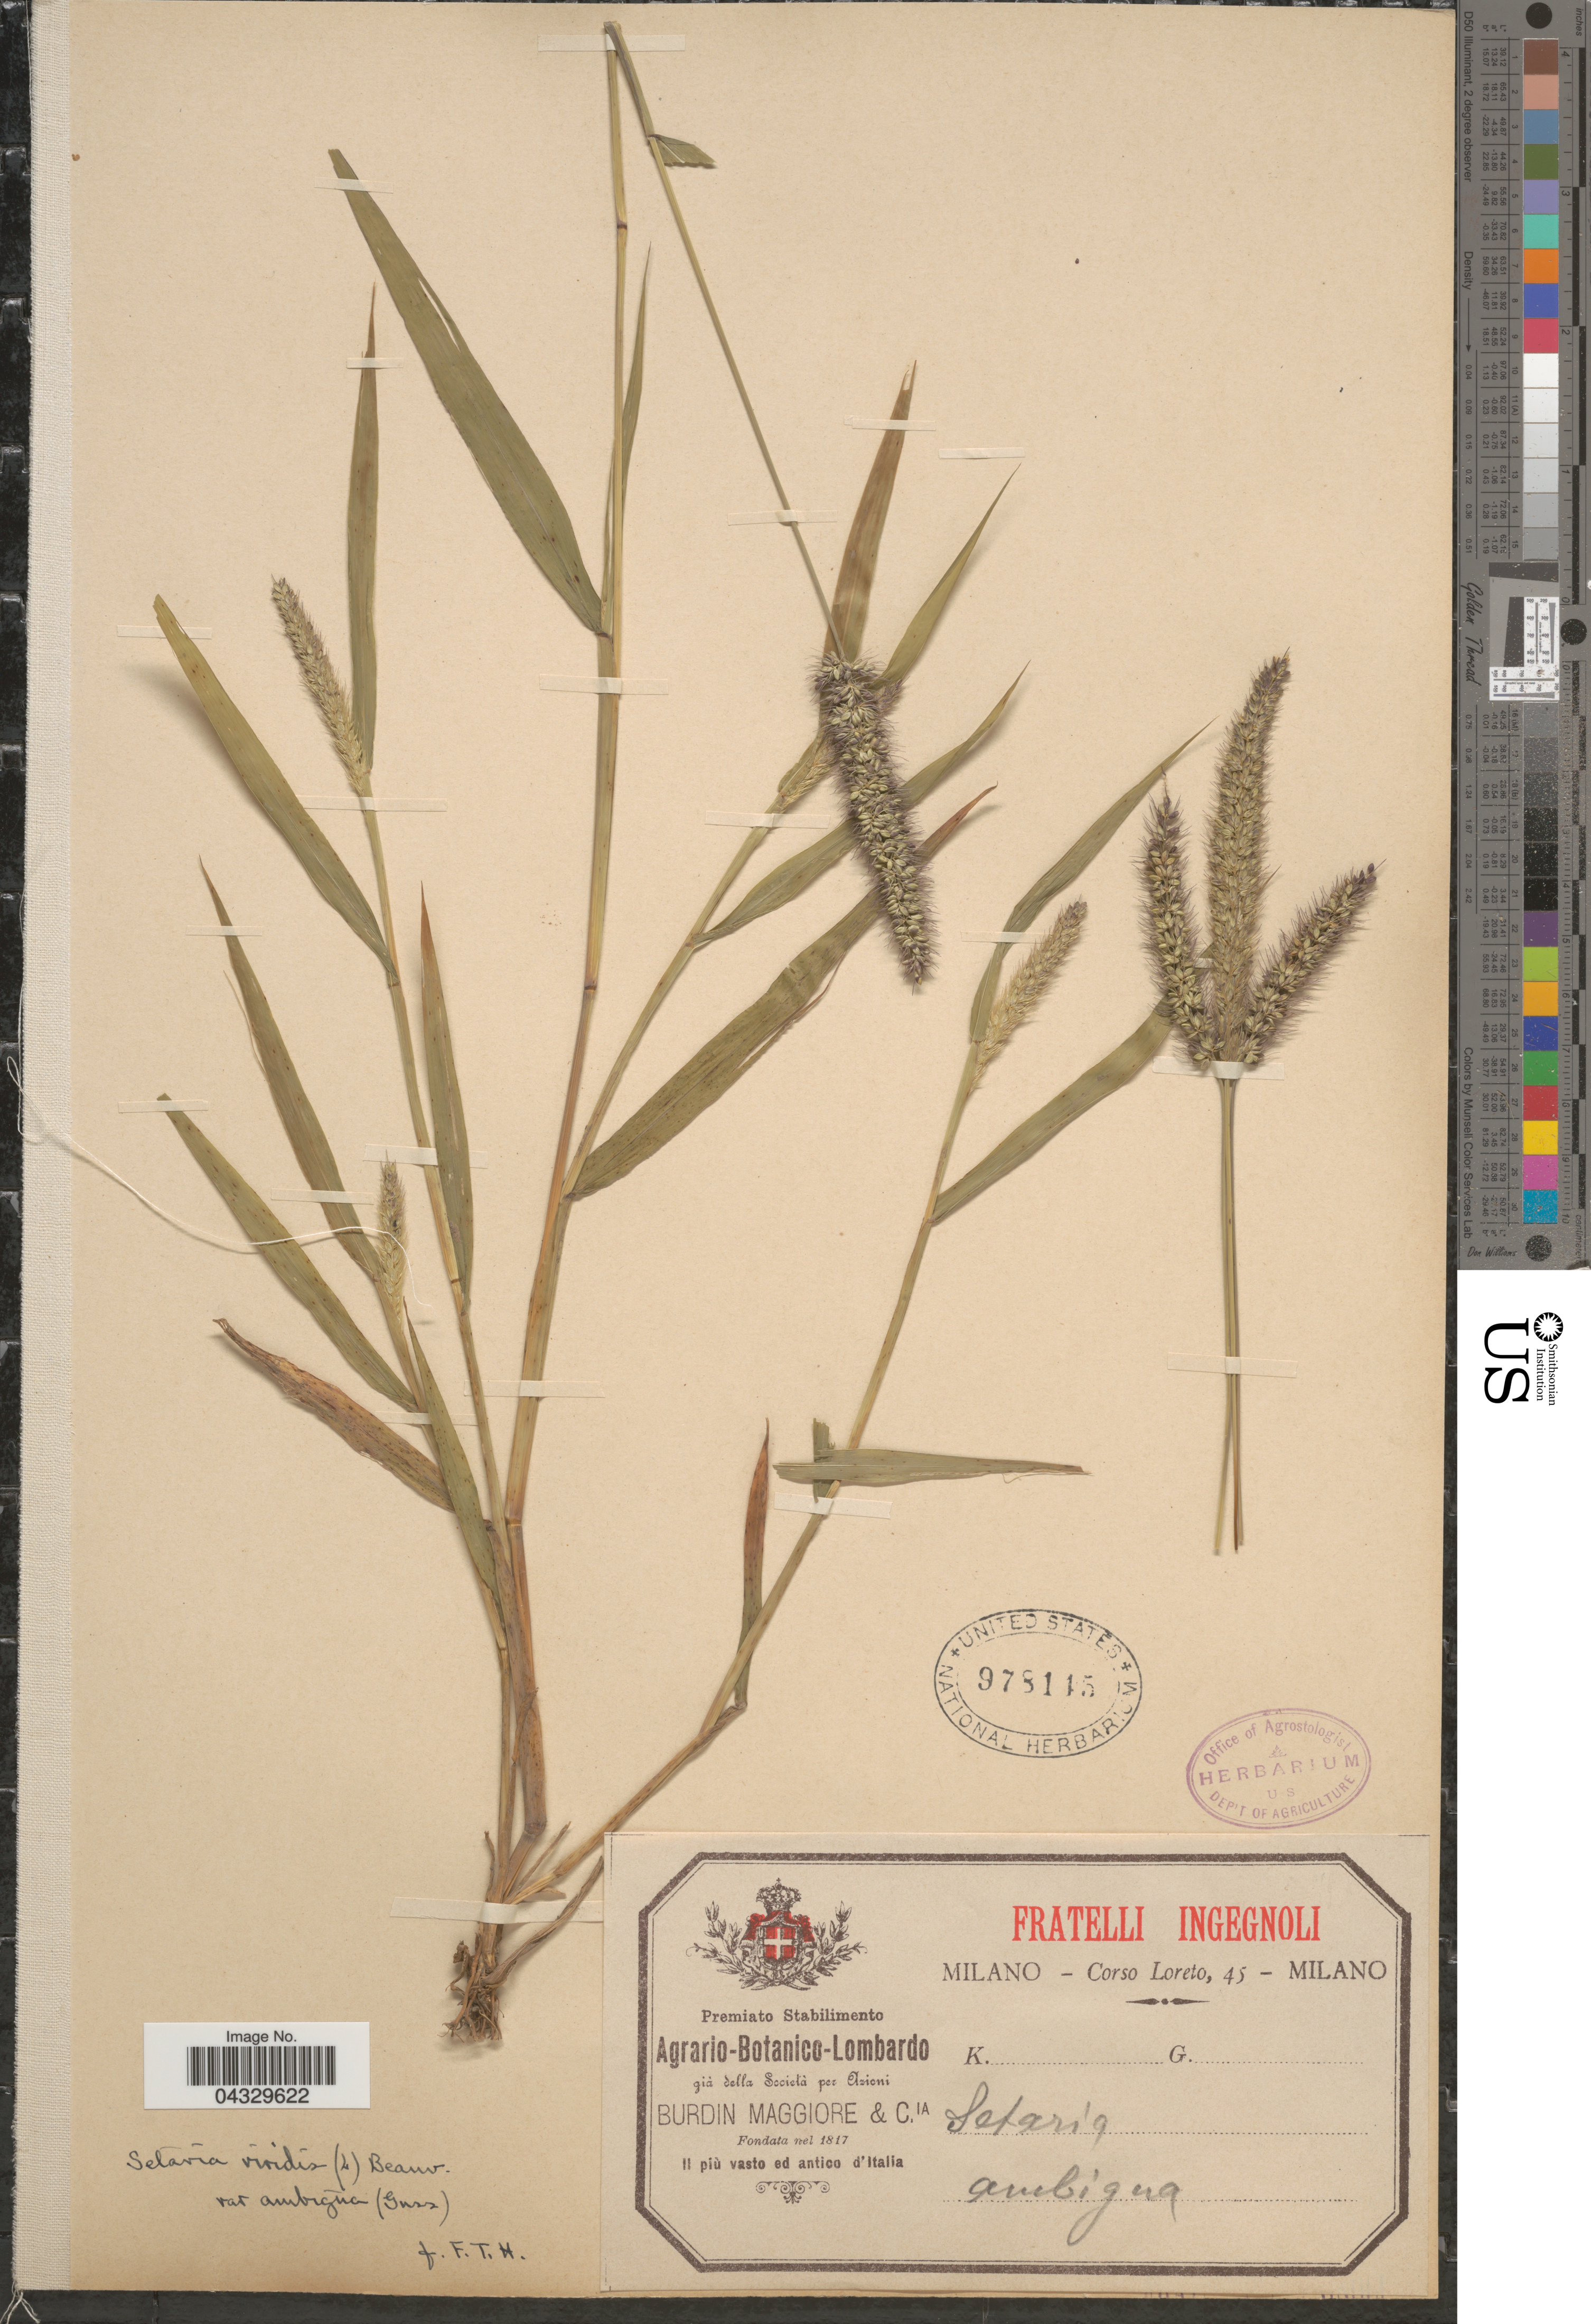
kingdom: Plantae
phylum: Tracheophyta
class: Liliopsida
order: Poales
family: Poaceae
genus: Setaria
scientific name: Setaria viridis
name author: (L.) P. Beauv.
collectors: Loreto, C.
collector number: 45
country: Italy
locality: Il più vasto ed antico d'Italia.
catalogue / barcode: US 978115